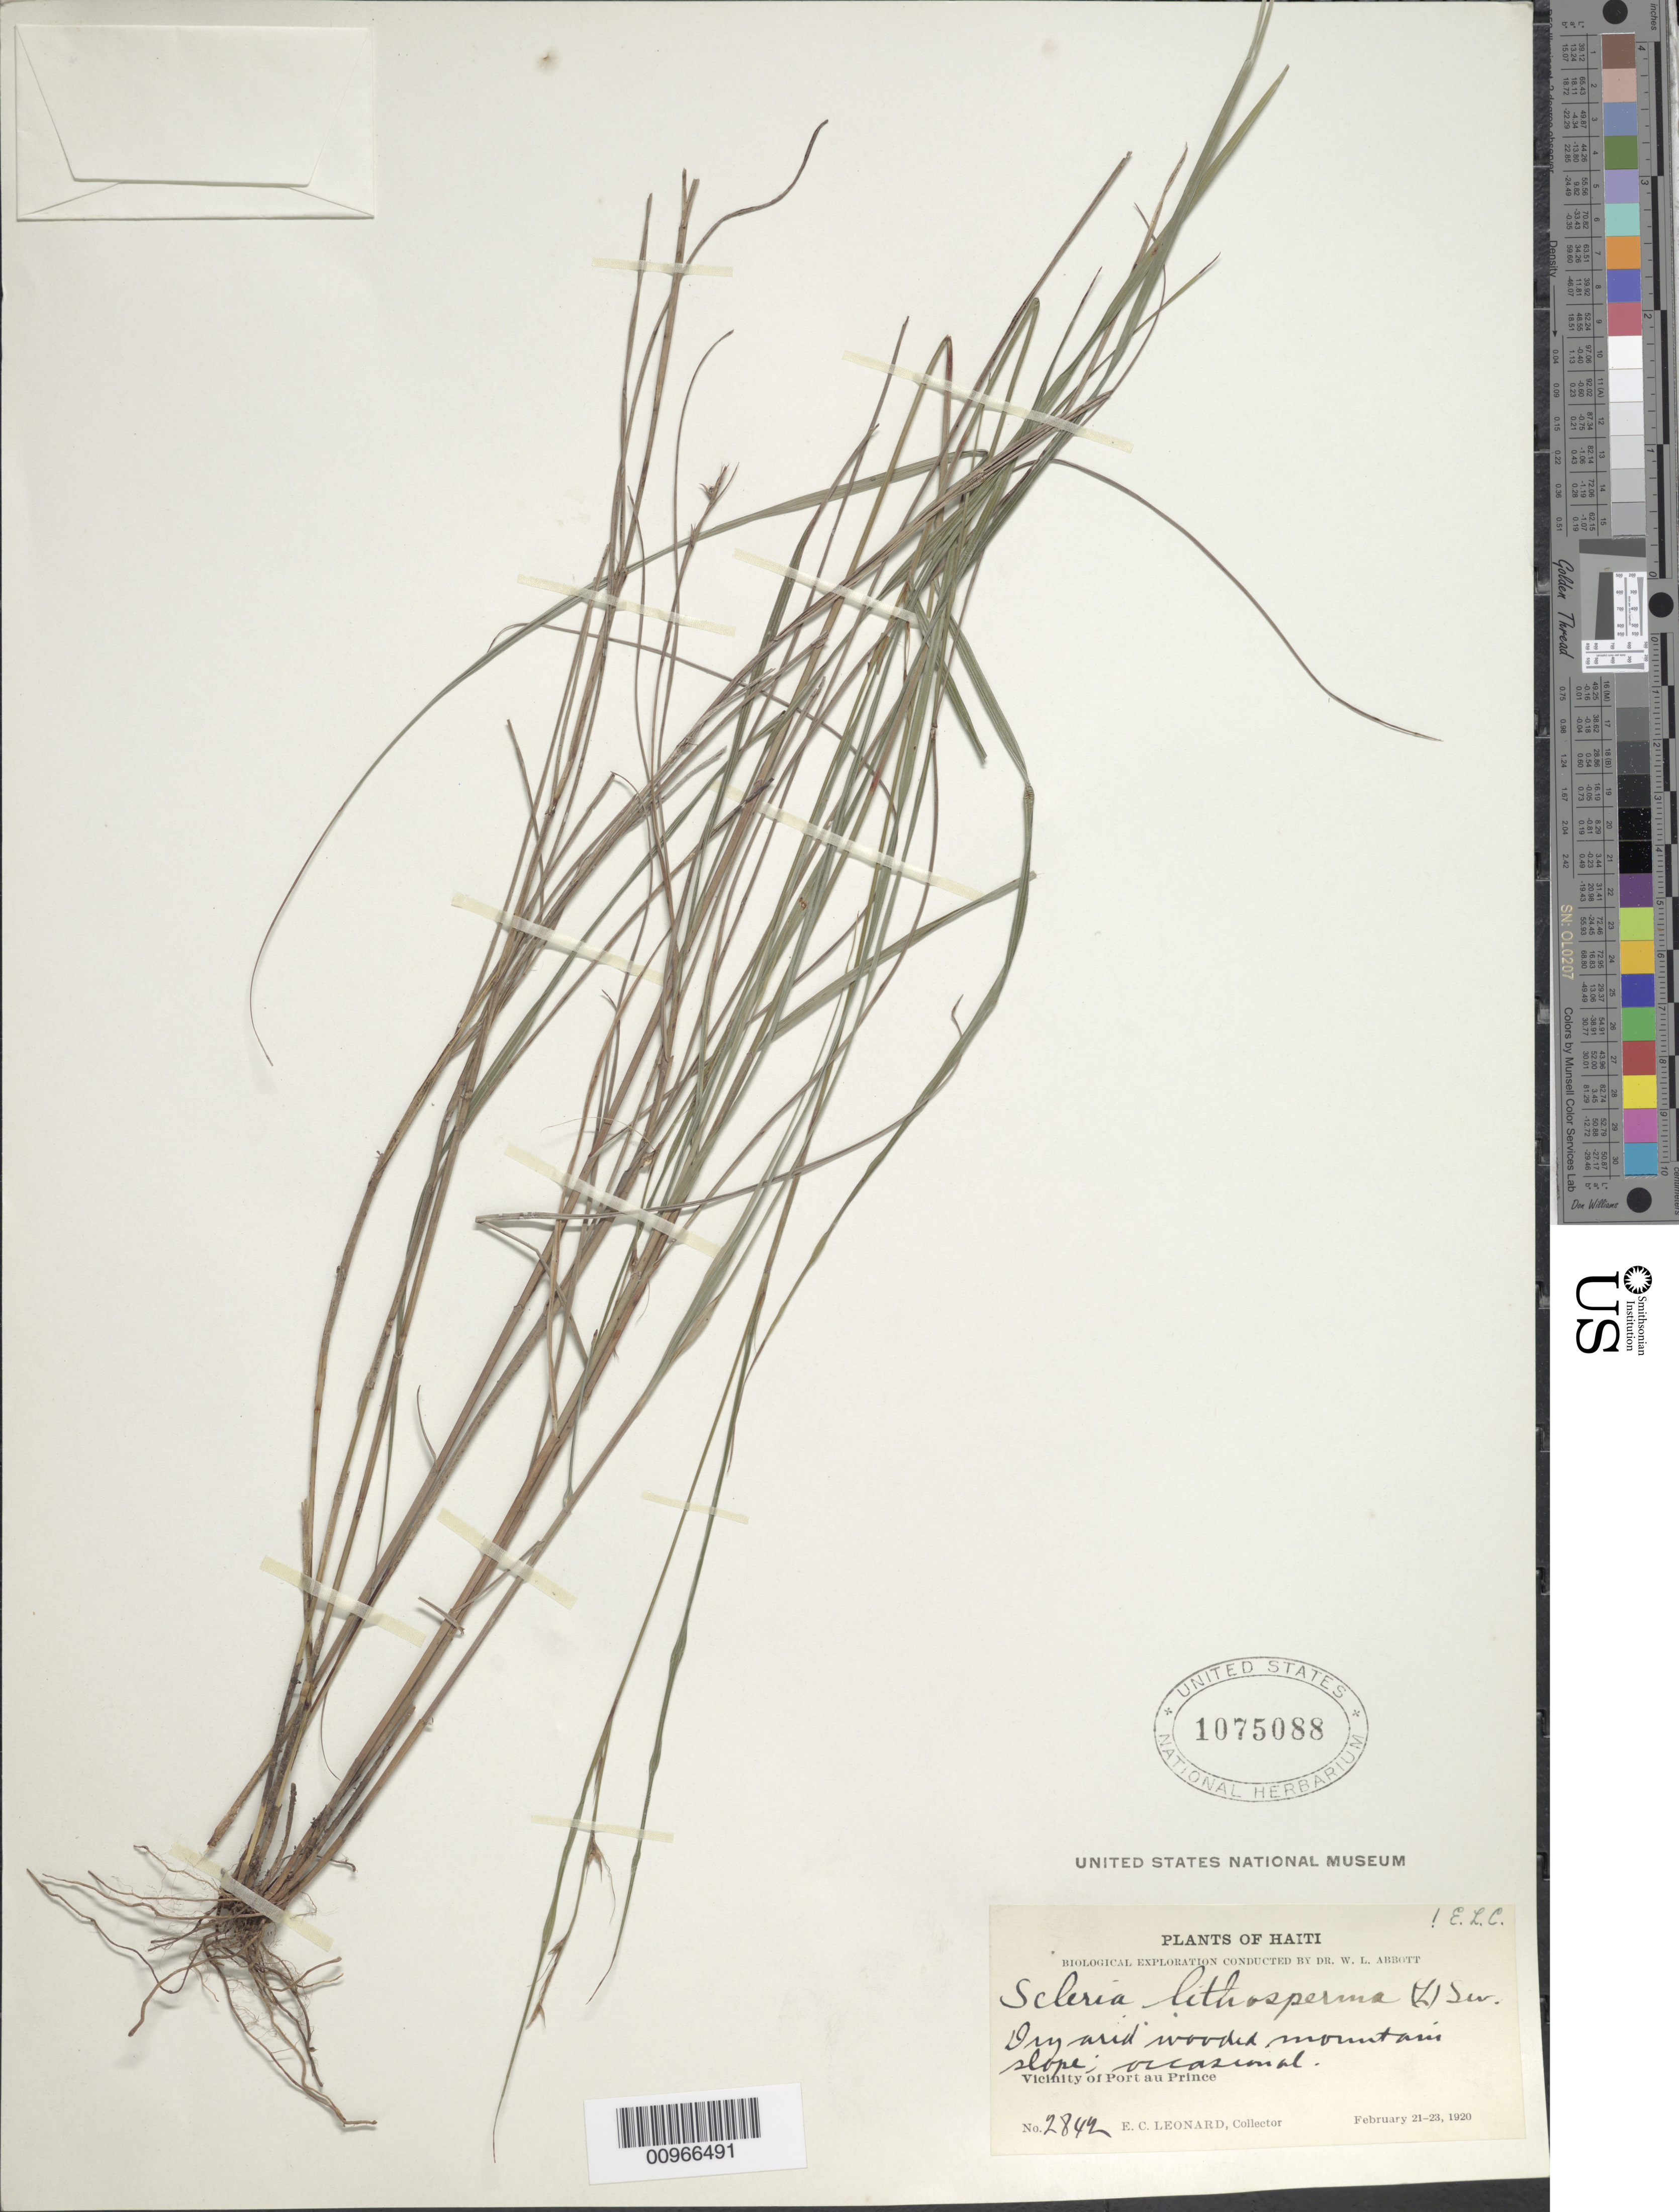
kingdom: Plantae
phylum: Tracheophyta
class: Liliopsida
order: Poales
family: Cyperaceae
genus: Scleria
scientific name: Scleria lithosperma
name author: (L.) Sw.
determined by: Core, E. L.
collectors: E. C. Leonard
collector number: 2842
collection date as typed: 21 Feb 1920 to 23 Feb 1920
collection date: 1920-02-21/1920-02-23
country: Haiti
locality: Vicinity of Port au Prince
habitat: Dry arid wooded mountain slope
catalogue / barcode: US 1075088